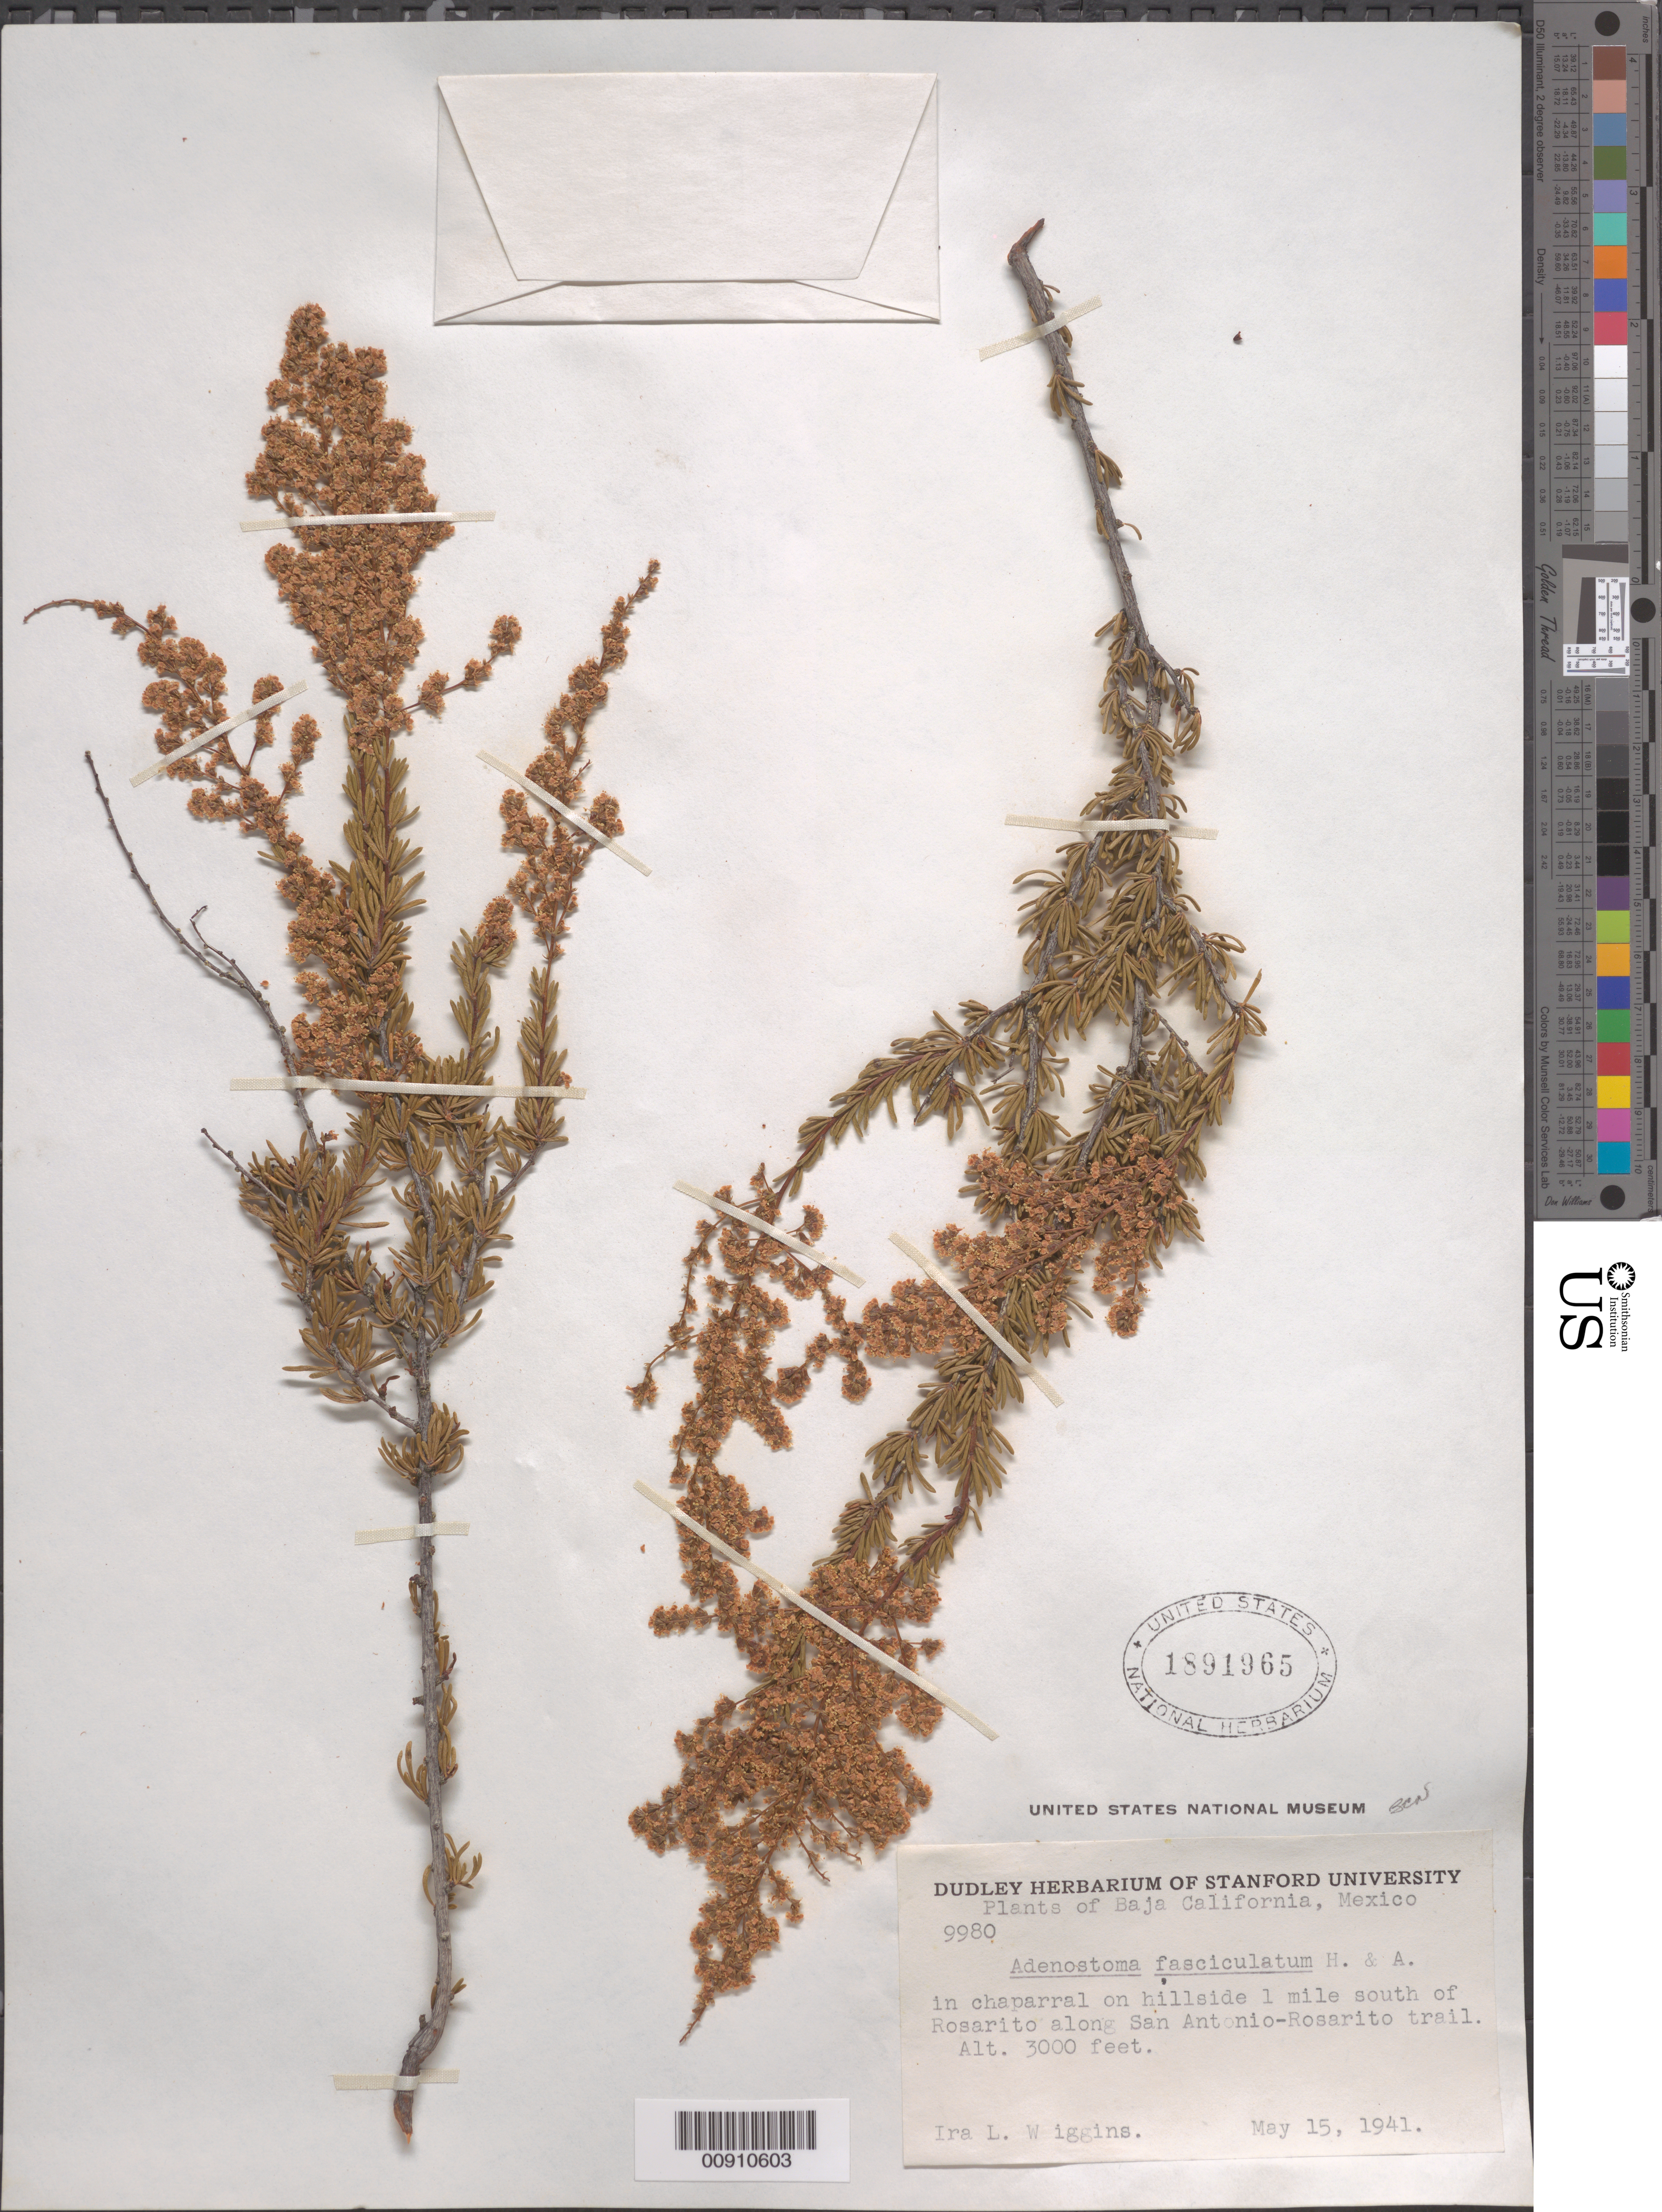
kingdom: Plantae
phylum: Tracheophyta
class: Magnoliopsida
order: Rosales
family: Rosaceae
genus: Adenostoma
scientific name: Adenostoma fasciculatum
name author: Hook. & Arn.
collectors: I. L. Wiggins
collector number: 9980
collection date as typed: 15 May 1941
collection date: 1941-05-15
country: Mexico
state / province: Baja California Norte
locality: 1 mile south of Rosarito along San Antonio-Rosarito trail. Baja California.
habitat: In chaparral on hillside.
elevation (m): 914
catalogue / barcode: US 1891965